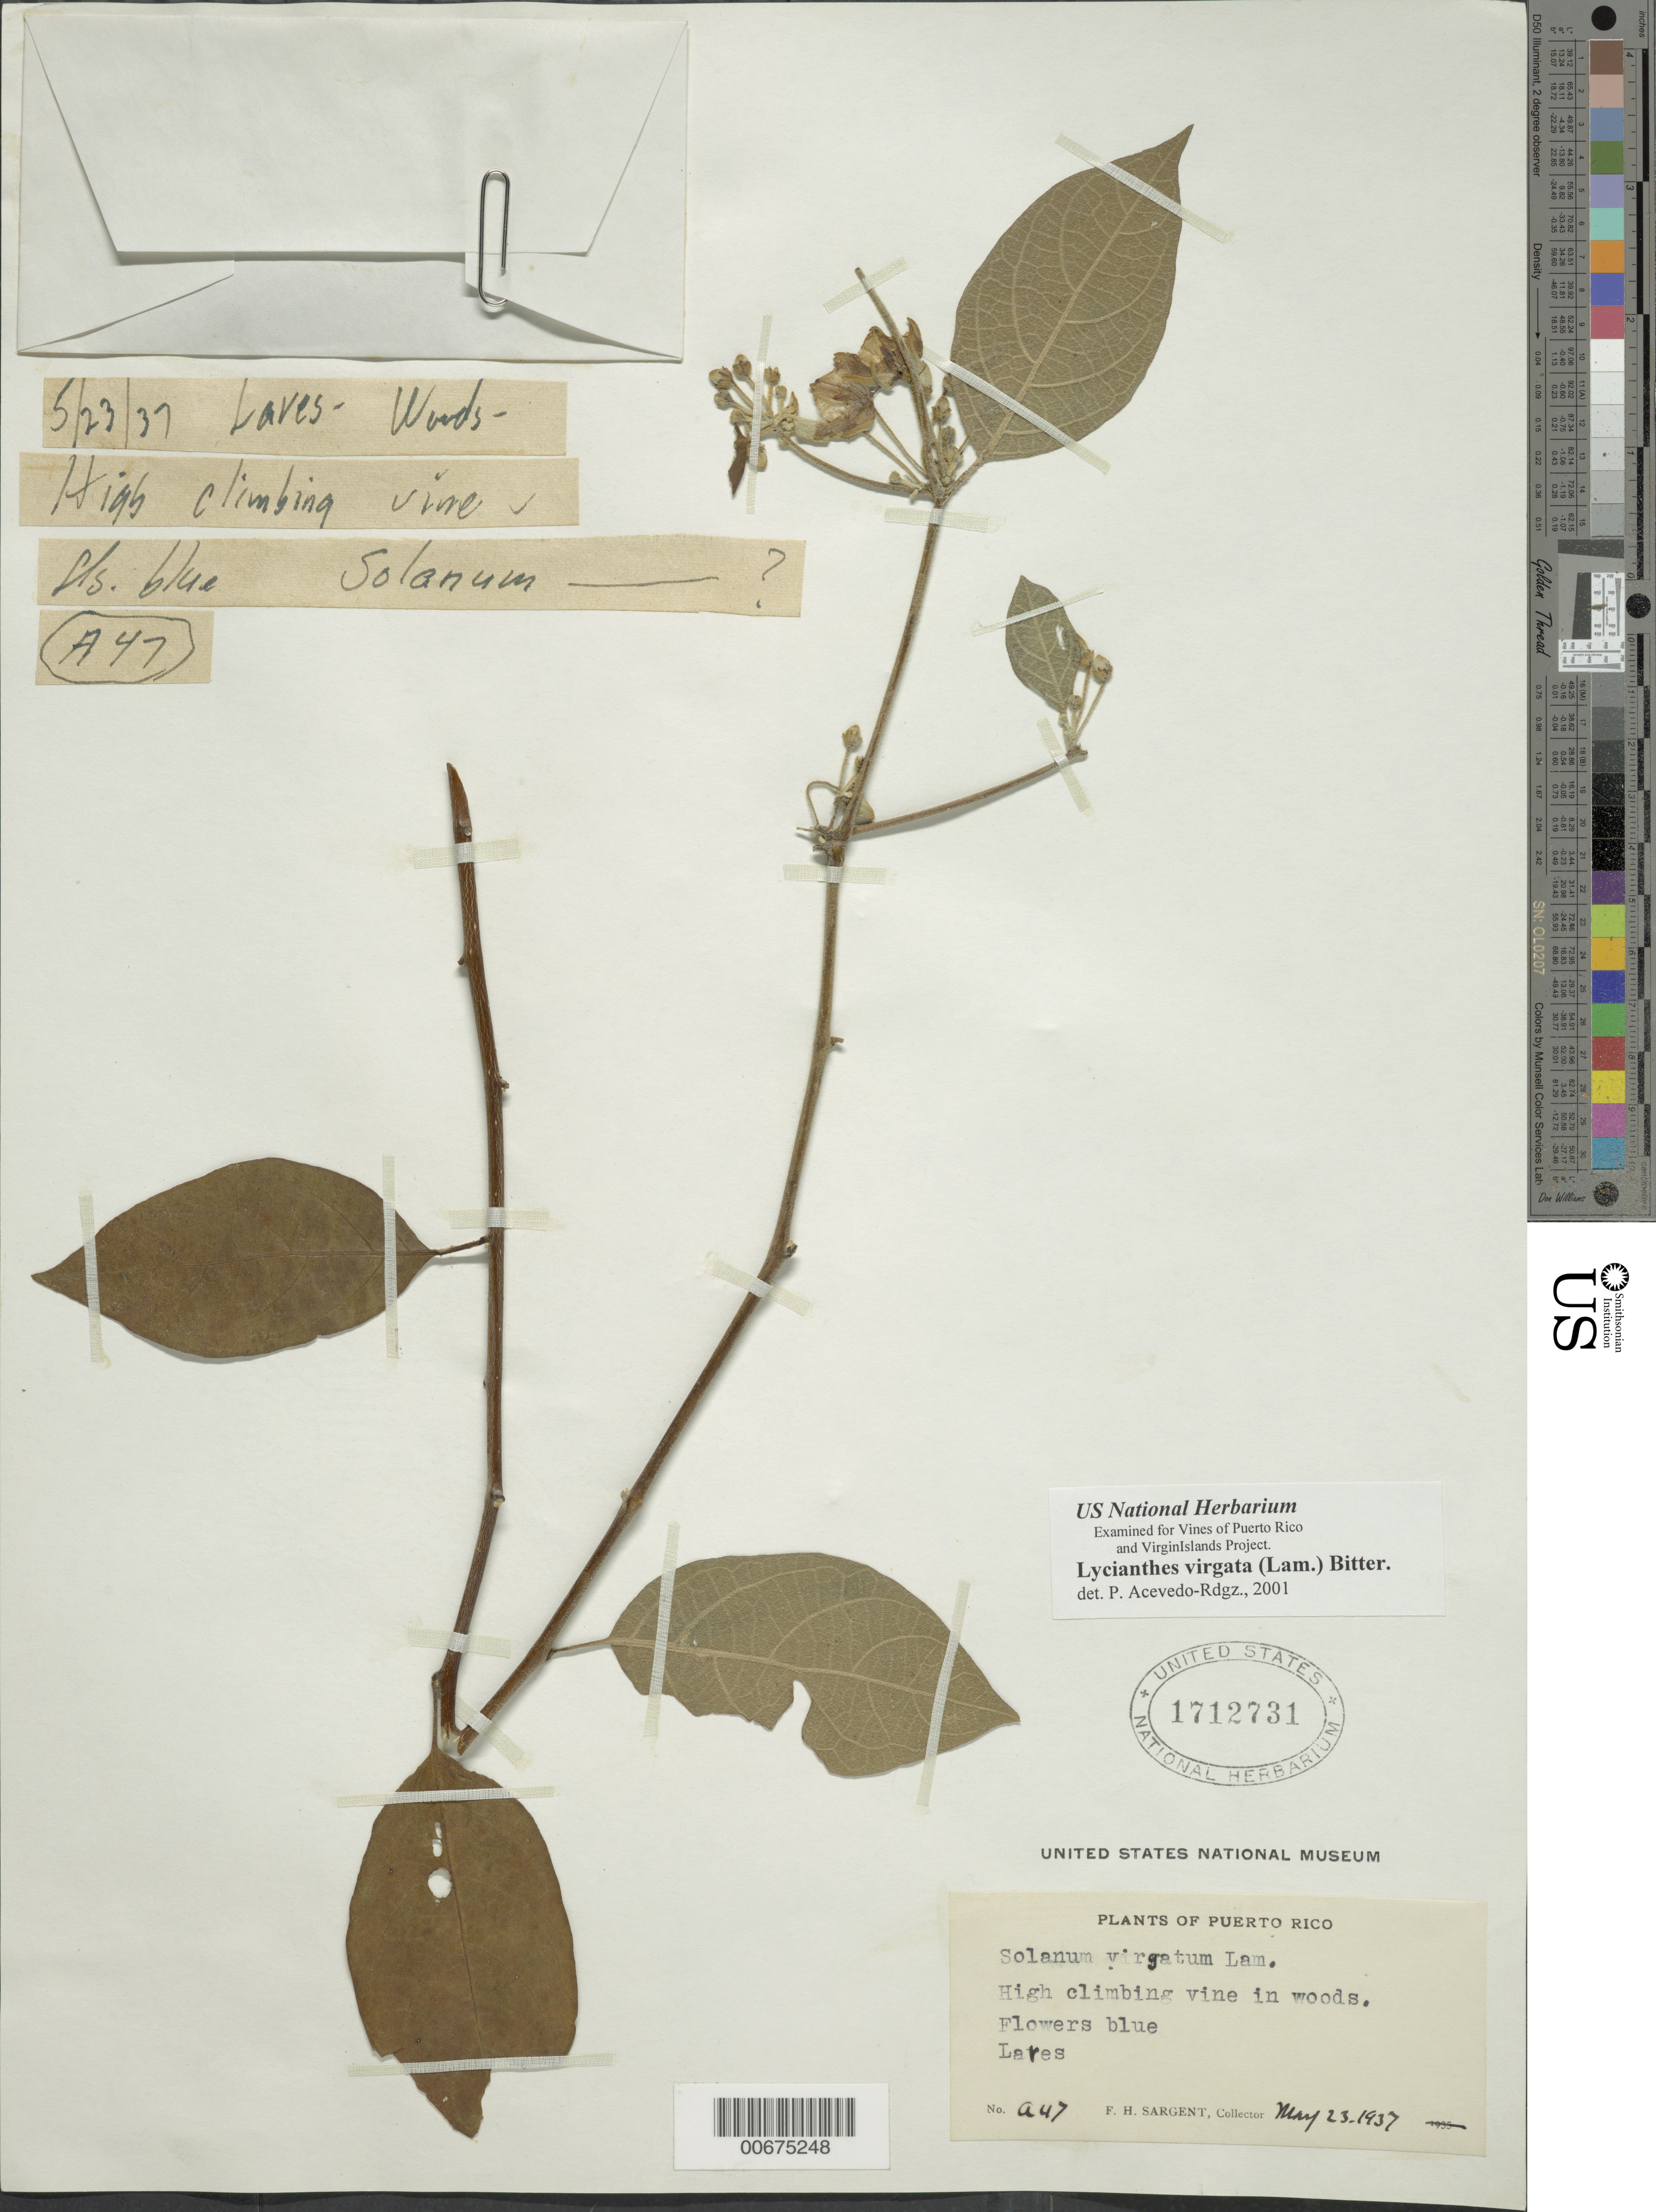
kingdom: Plantae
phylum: Tracheophyta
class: Magnoliopsida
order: Solanales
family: Solanaceae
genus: Lycianthes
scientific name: Lycianthes virgata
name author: (Lam.) Bitter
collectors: F. H. Sargent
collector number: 47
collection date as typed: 23 May 1937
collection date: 1937-05-23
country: Puerto Rico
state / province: Lares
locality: Lares. In woods.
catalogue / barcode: US 1712731